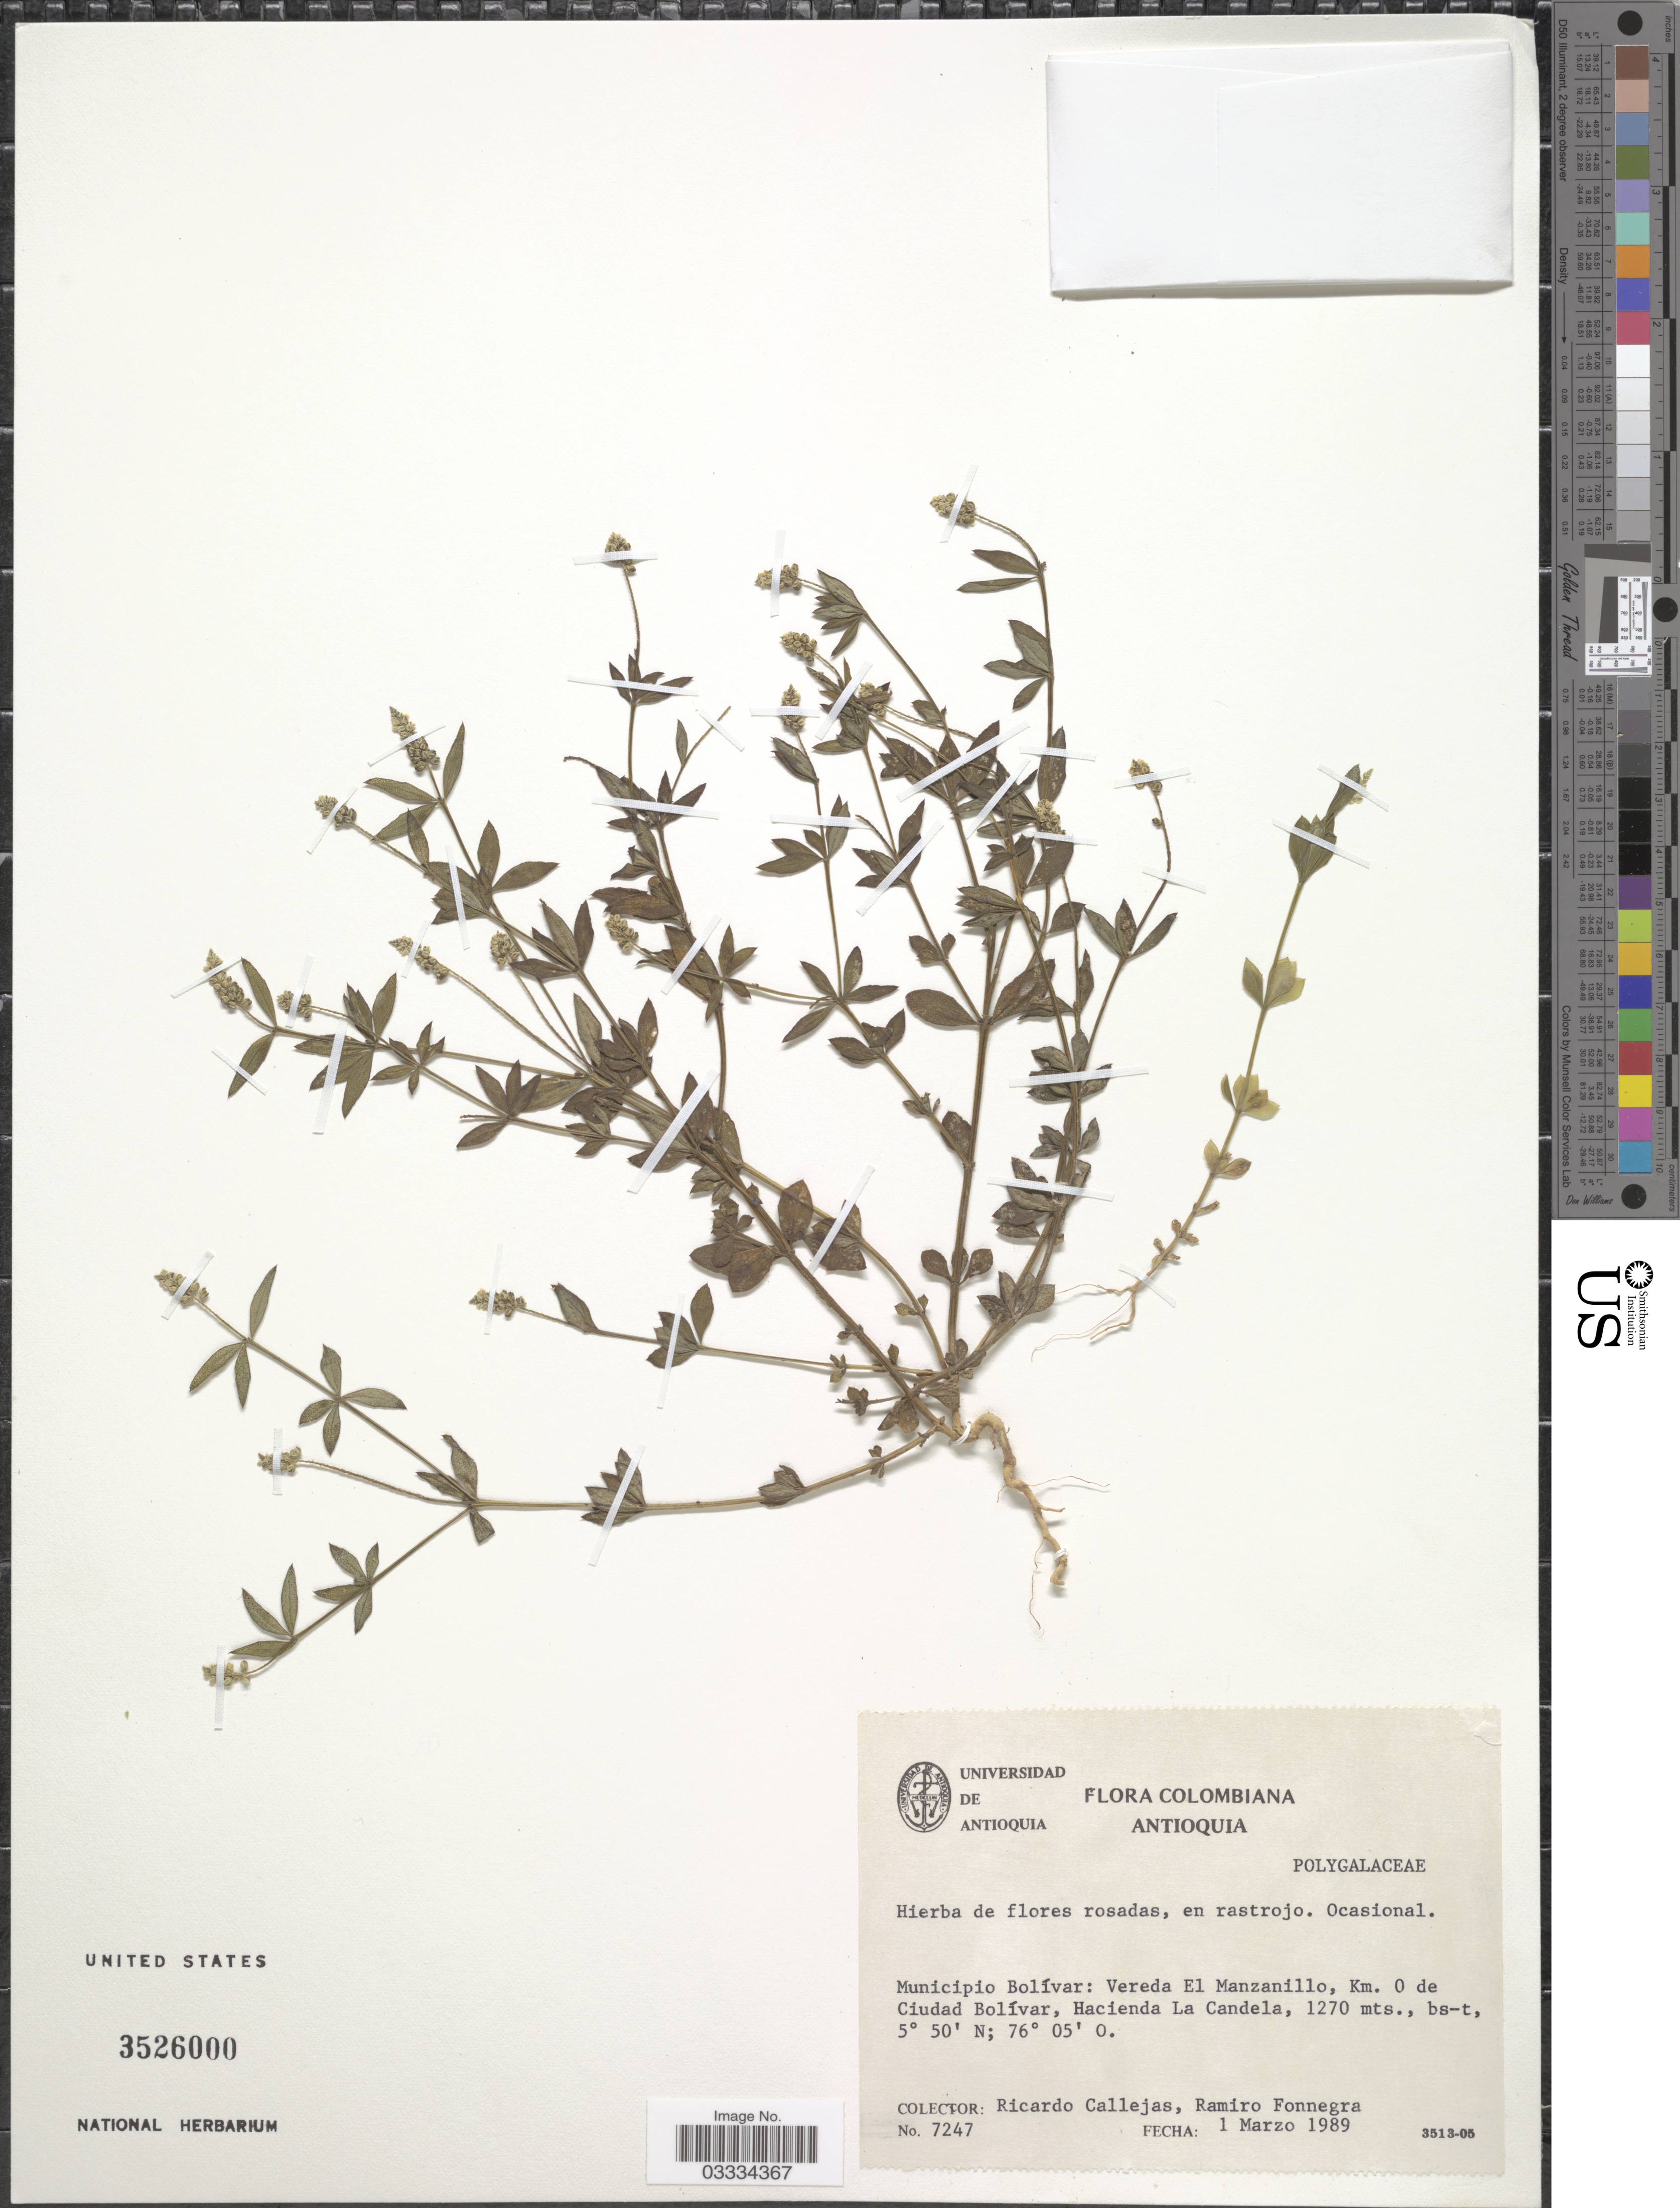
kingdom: Plantae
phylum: Tracheophyta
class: Magnoliopsida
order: Fabales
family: Polygalaceae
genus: Polygala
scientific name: Polygala sp.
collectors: R. Callejas & R. Fonnegra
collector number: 7247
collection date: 1989-03-01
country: Colombia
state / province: Antioquia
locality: Municipio Bolívar: Vereda El Manzanillo, Km. 0 de Ciudad Bolívar, Hacienda La Candela.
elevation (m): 1270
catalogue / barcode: US 3526000